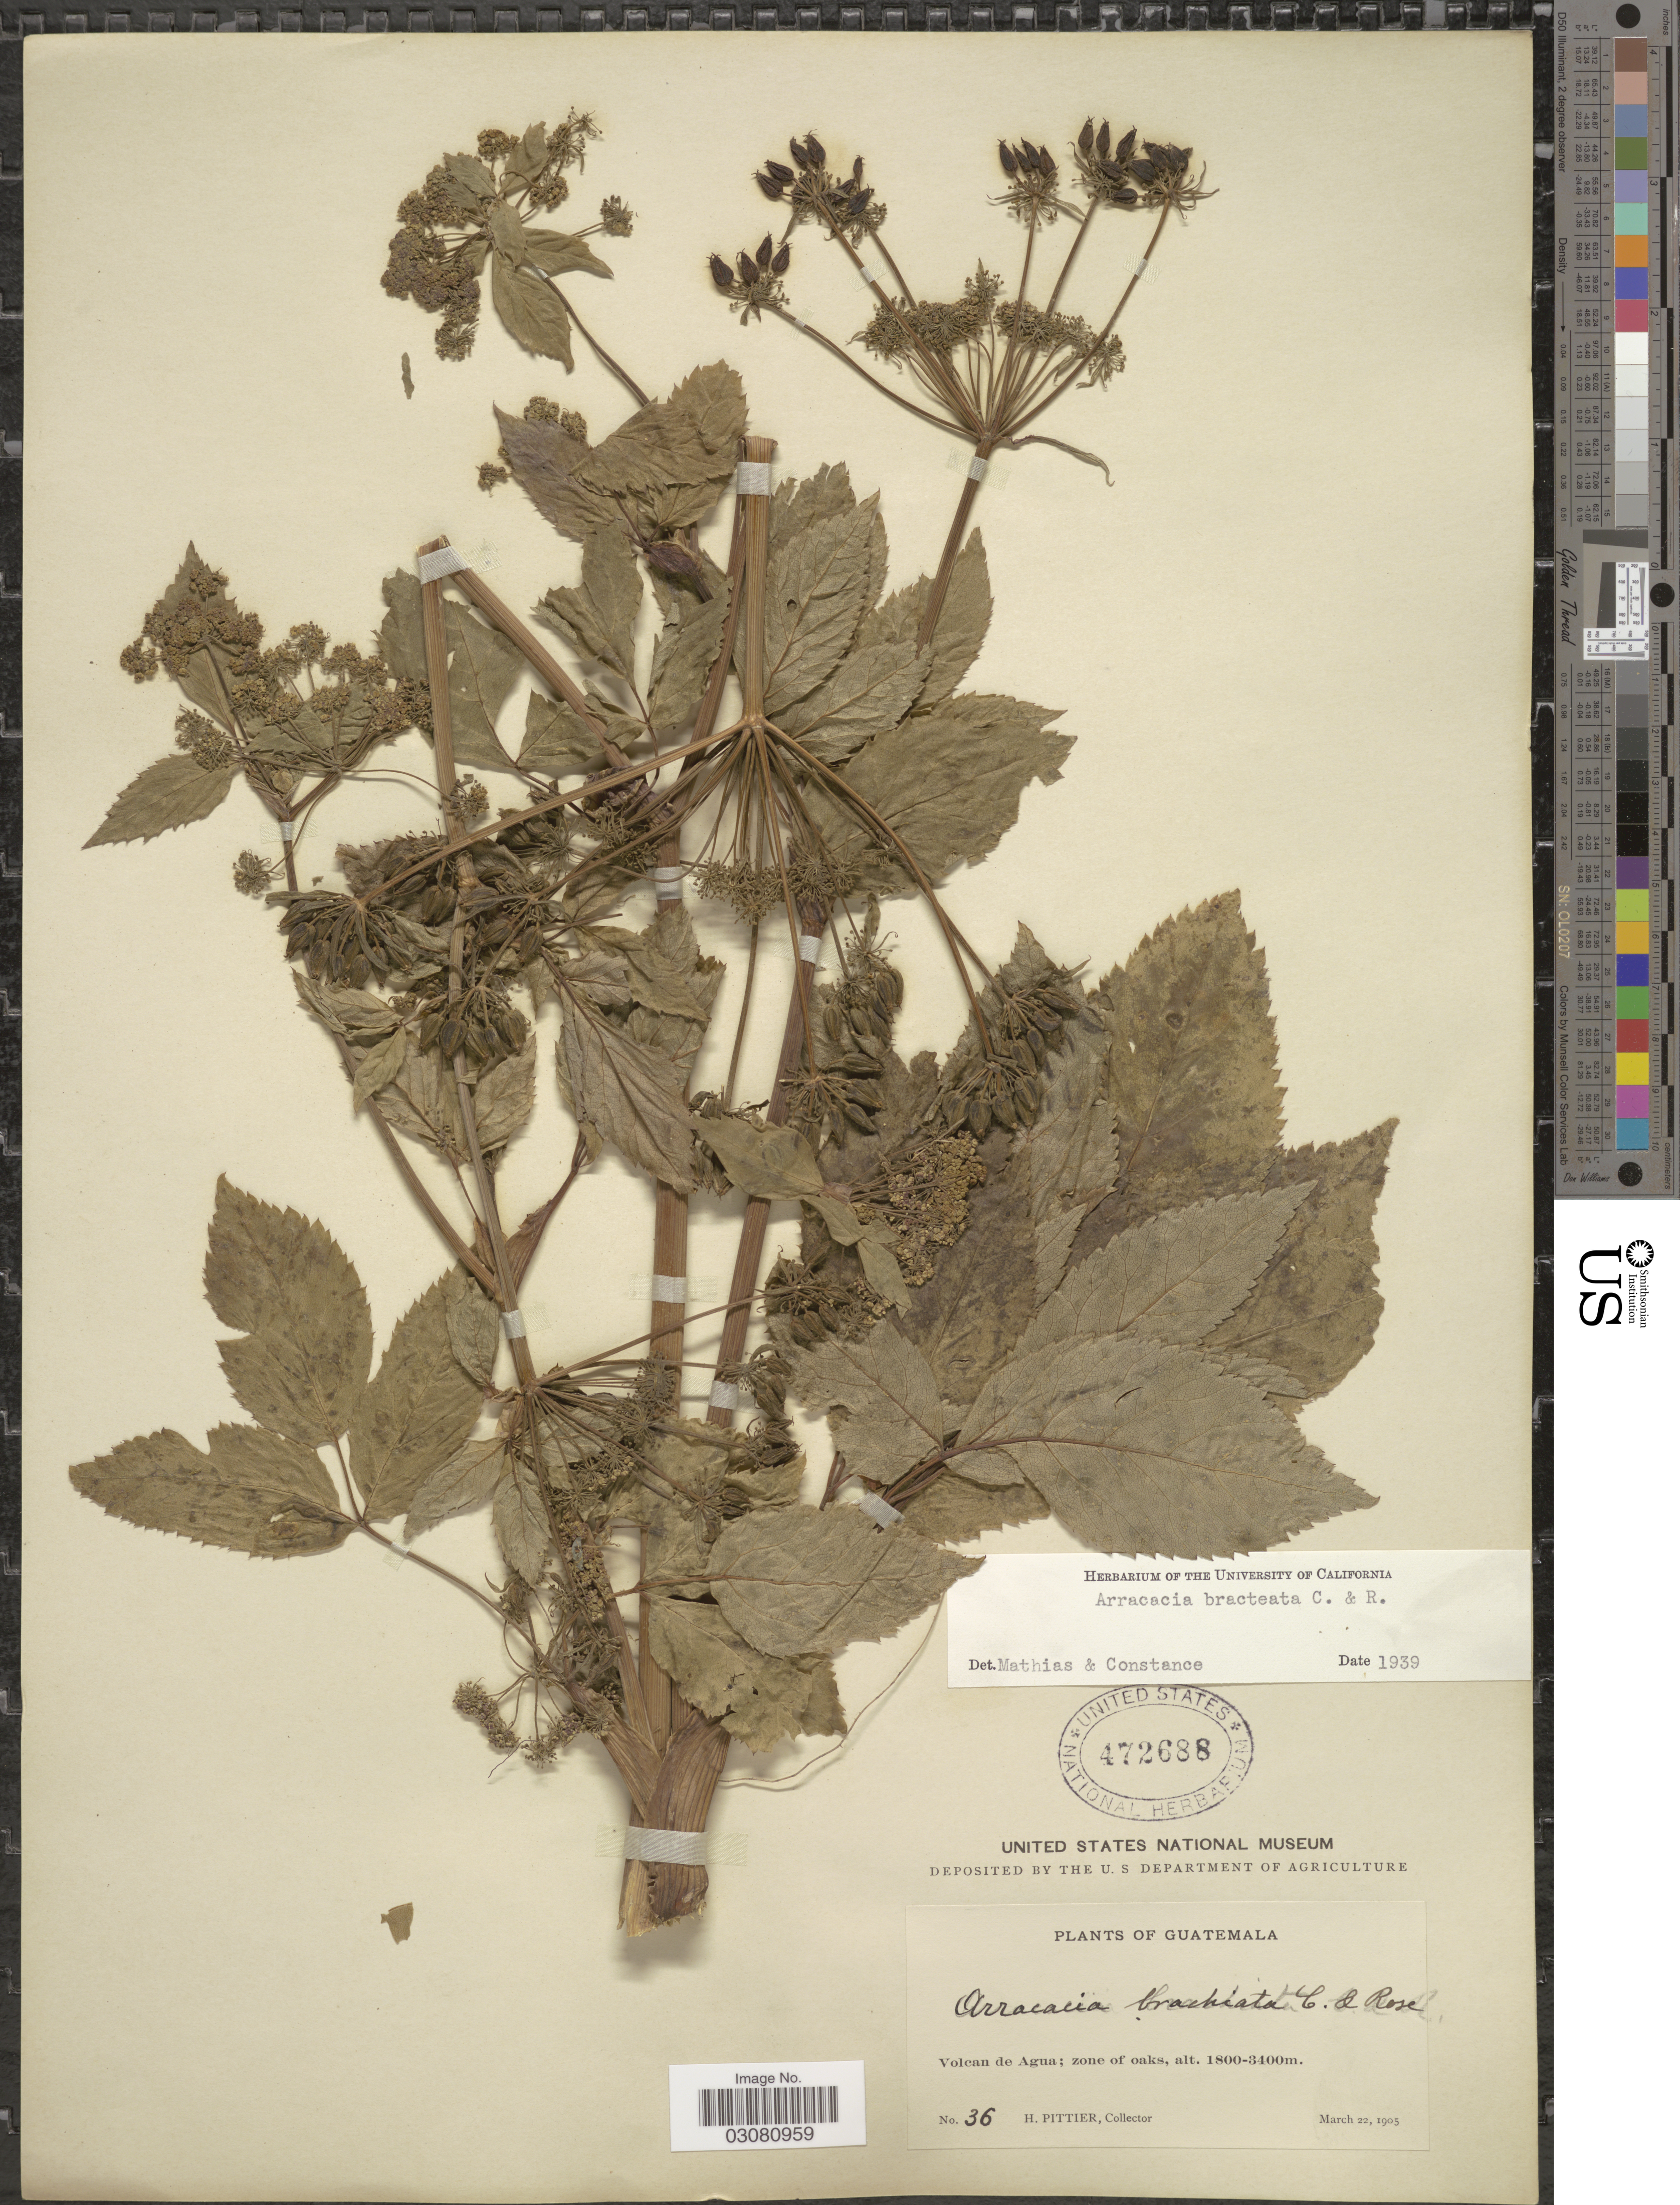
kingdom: Plantae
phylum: Tracheophyta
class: Magnoliopsida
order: Apiales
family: Apiaceae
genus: Arracacia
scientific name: Arracacia bracteata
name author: J.M. Coult. & Rose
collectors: H. F. Pittier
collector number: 36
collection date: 1905-03-22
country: Guatemala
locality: Volcan de Agua; zone of oaks.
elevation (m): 1800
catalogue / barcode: US 472688